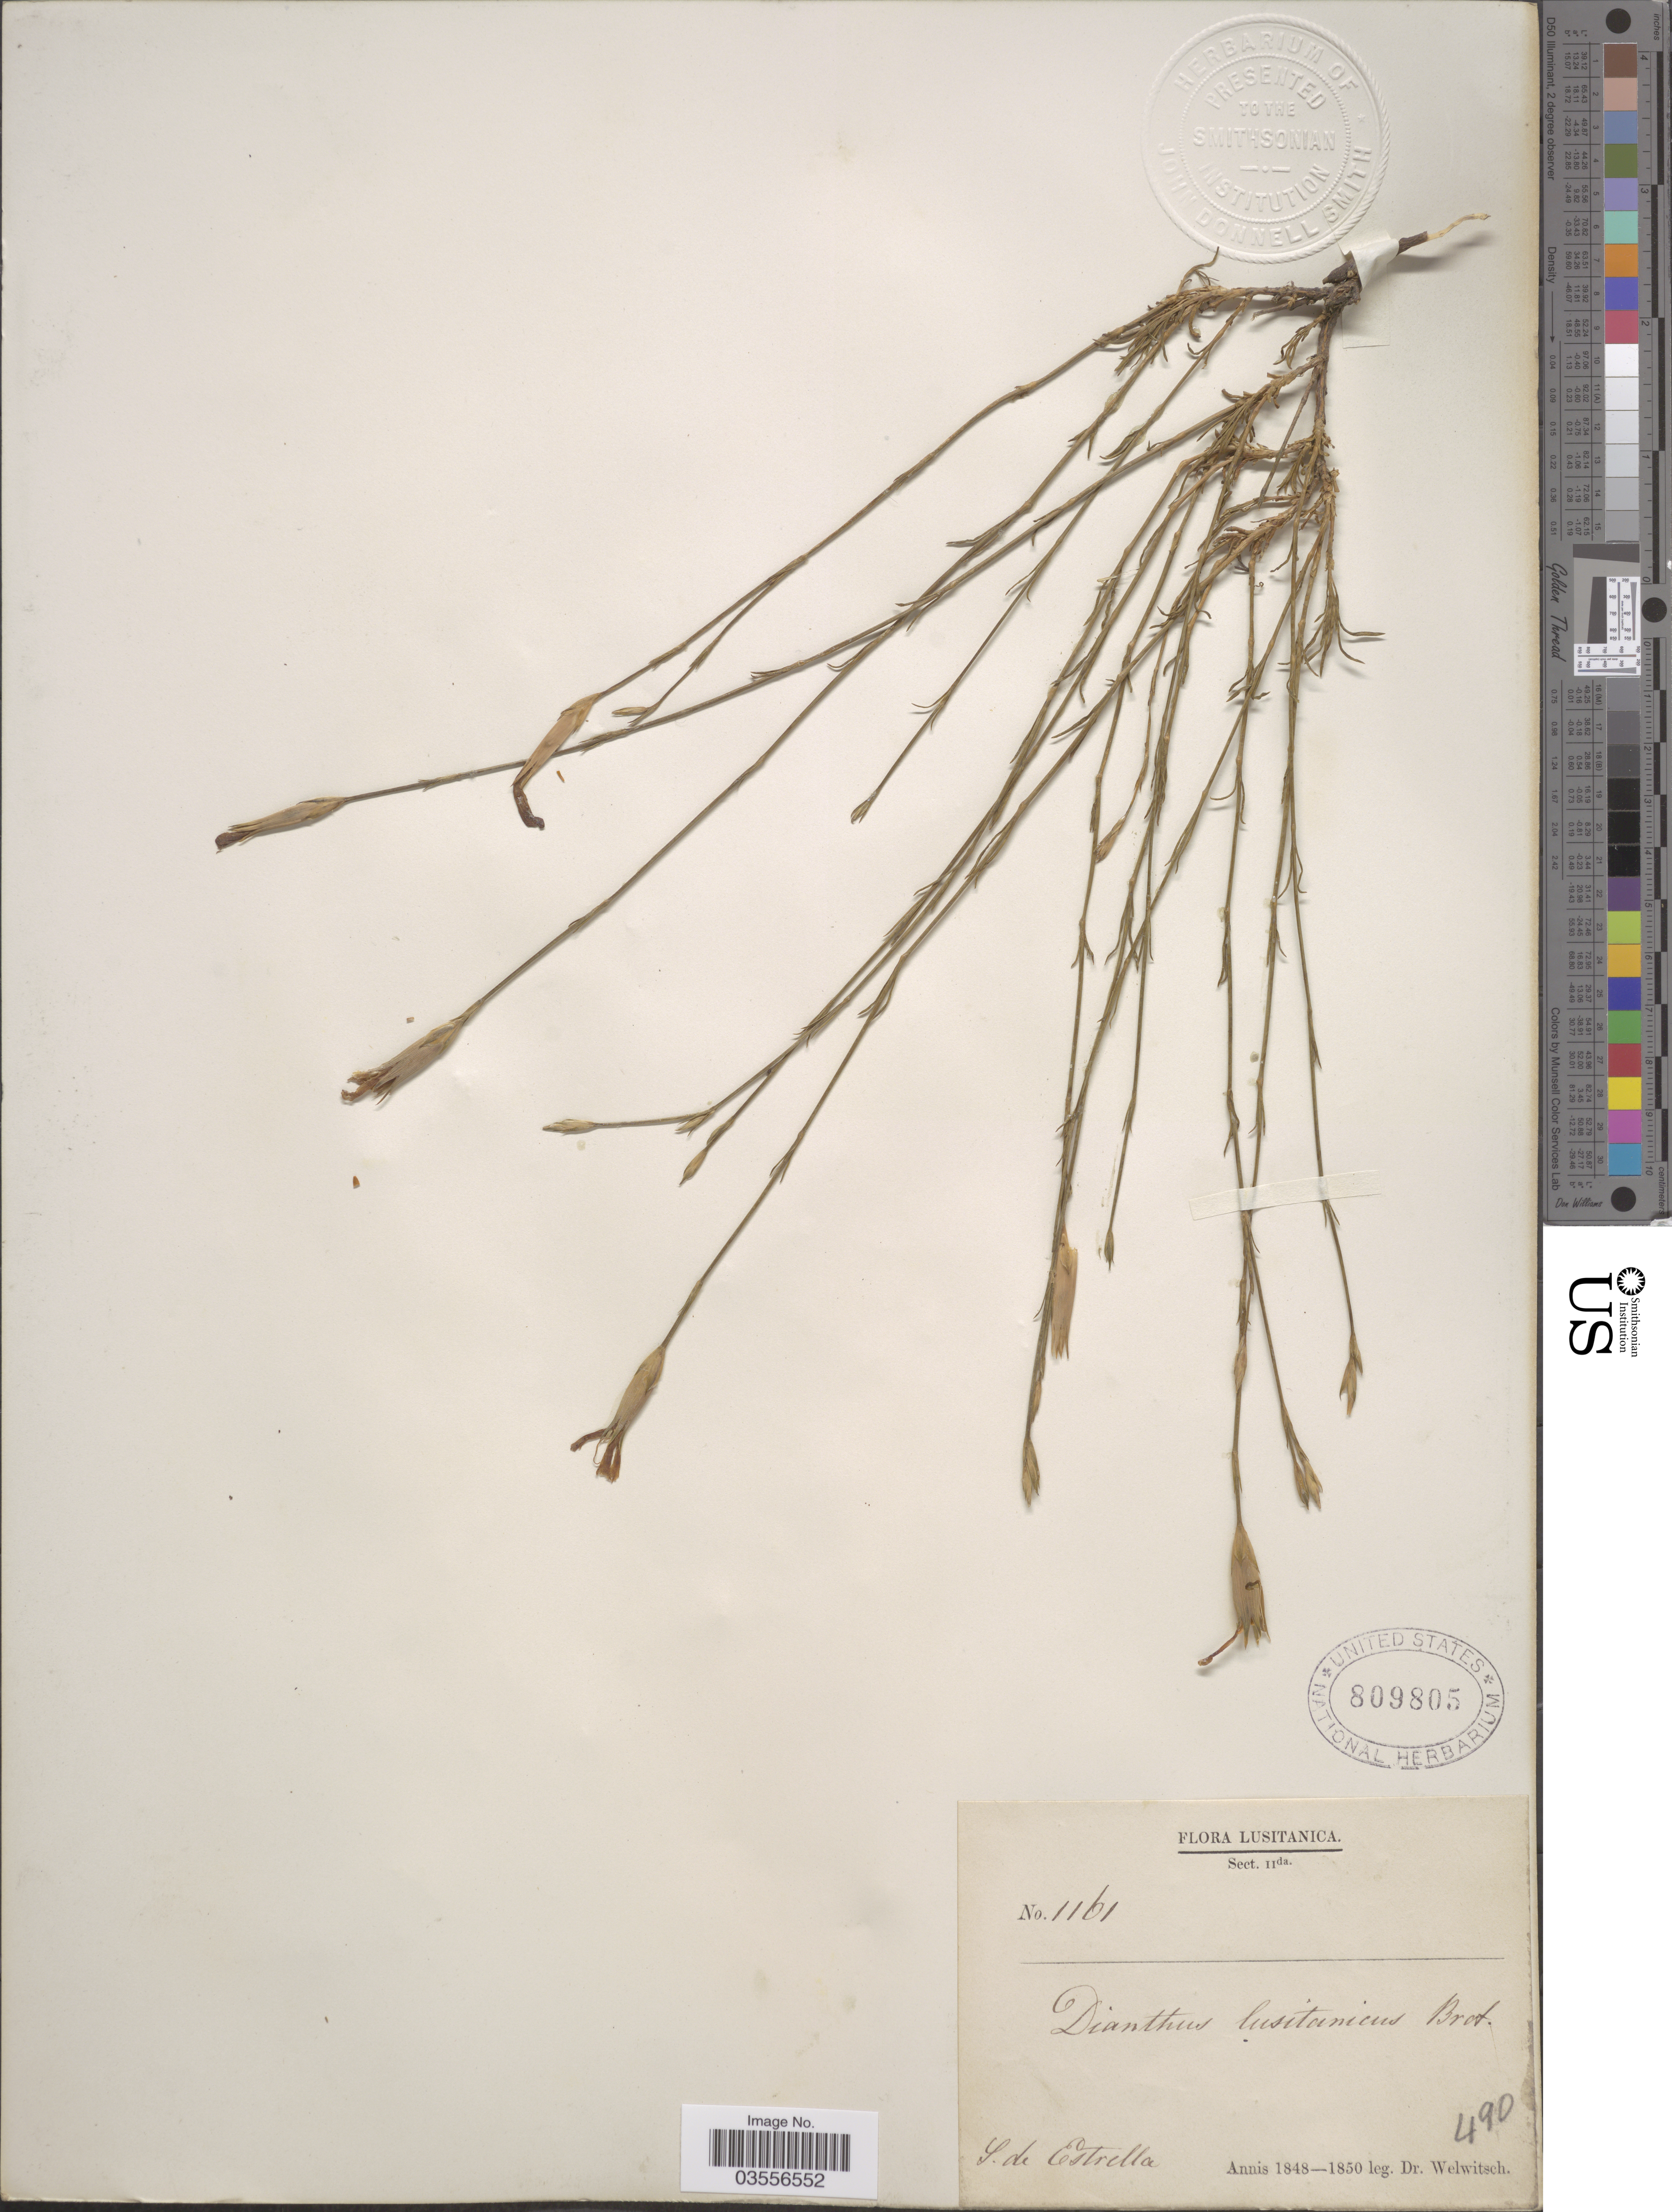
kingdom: Plantae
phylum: Tracheophyta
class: Magnoliopsida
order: Caryophyllales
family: Caryophyllaceae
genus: Dianthus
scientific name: Dianthus lusitanus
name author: Brot.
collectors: -. Welwitsch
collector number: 1161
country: Portugal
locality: Lusitanica. S. de Estrella.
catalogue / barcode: US 809805